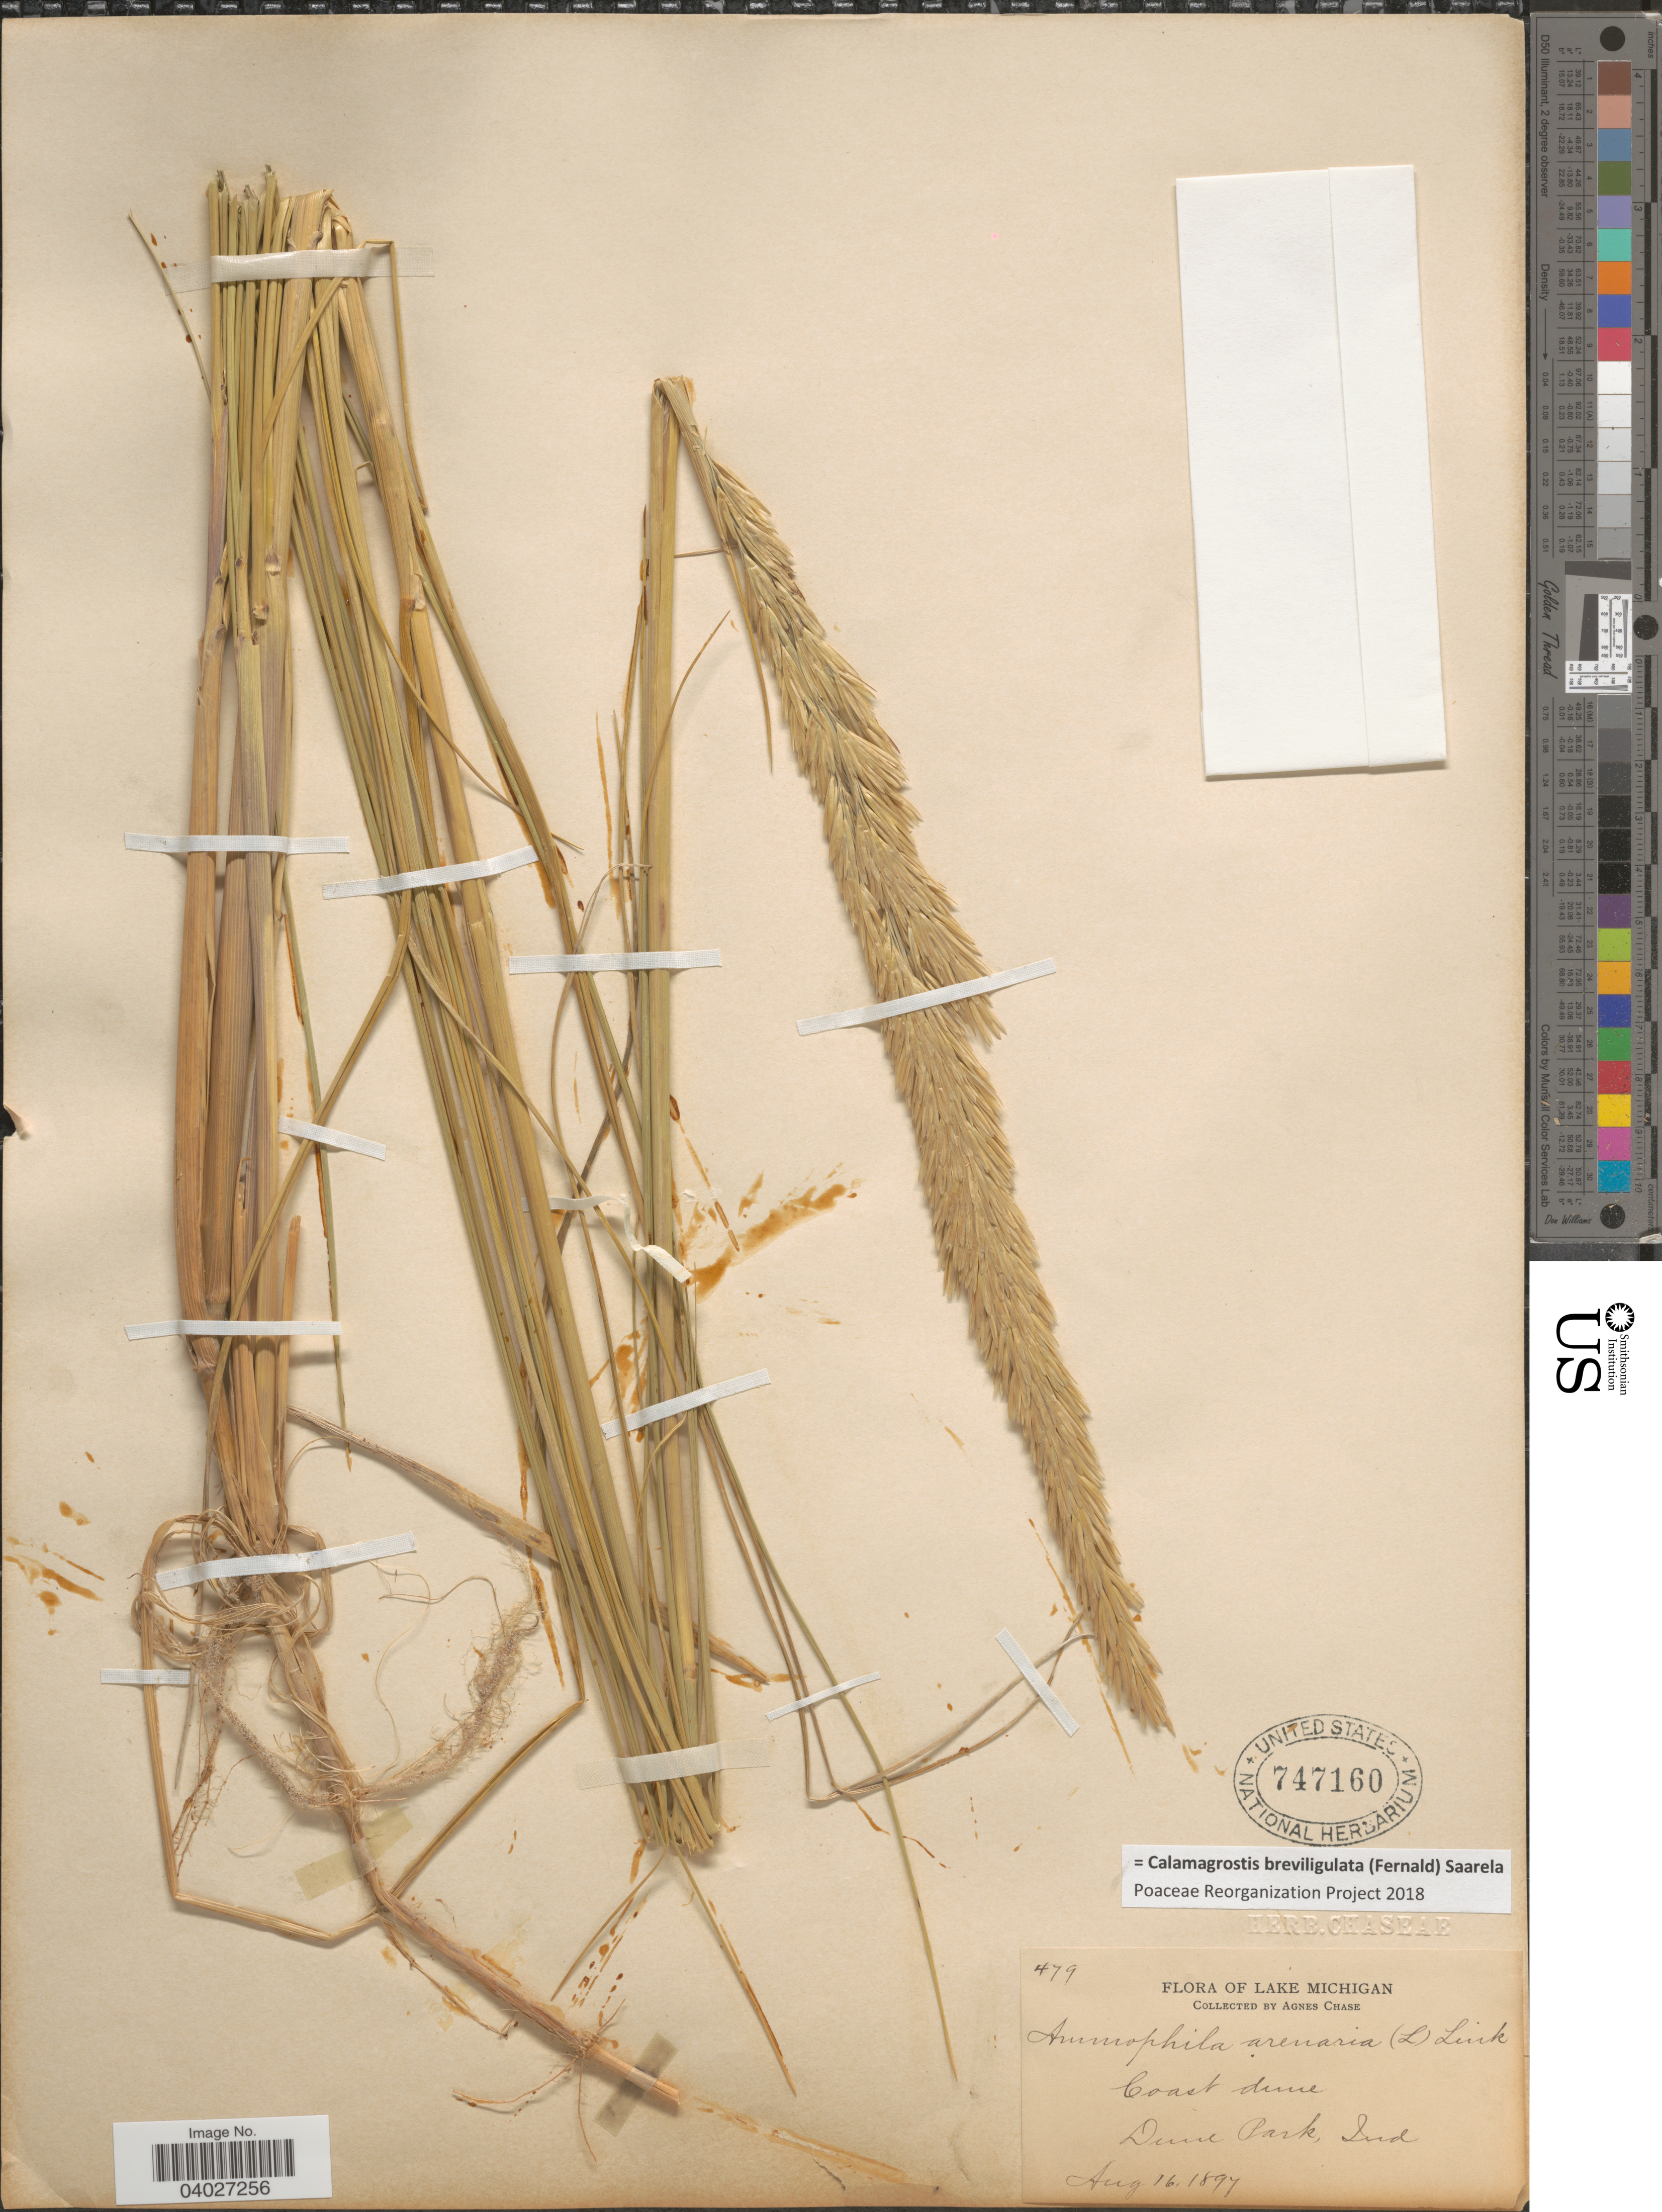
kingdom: Plantae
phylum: Tracheophyta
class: Liliopsida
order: Poales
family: Poaceae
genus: Calamagrostis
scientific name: Calamagrostis breviligulata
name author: (Fernald) Saarela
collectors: A. Chase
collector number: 479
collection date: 1897-08-16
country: United States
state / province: Indiana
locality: Lake Michigan. Coast dune. Dune Park, Ind.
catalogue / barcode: US 747160